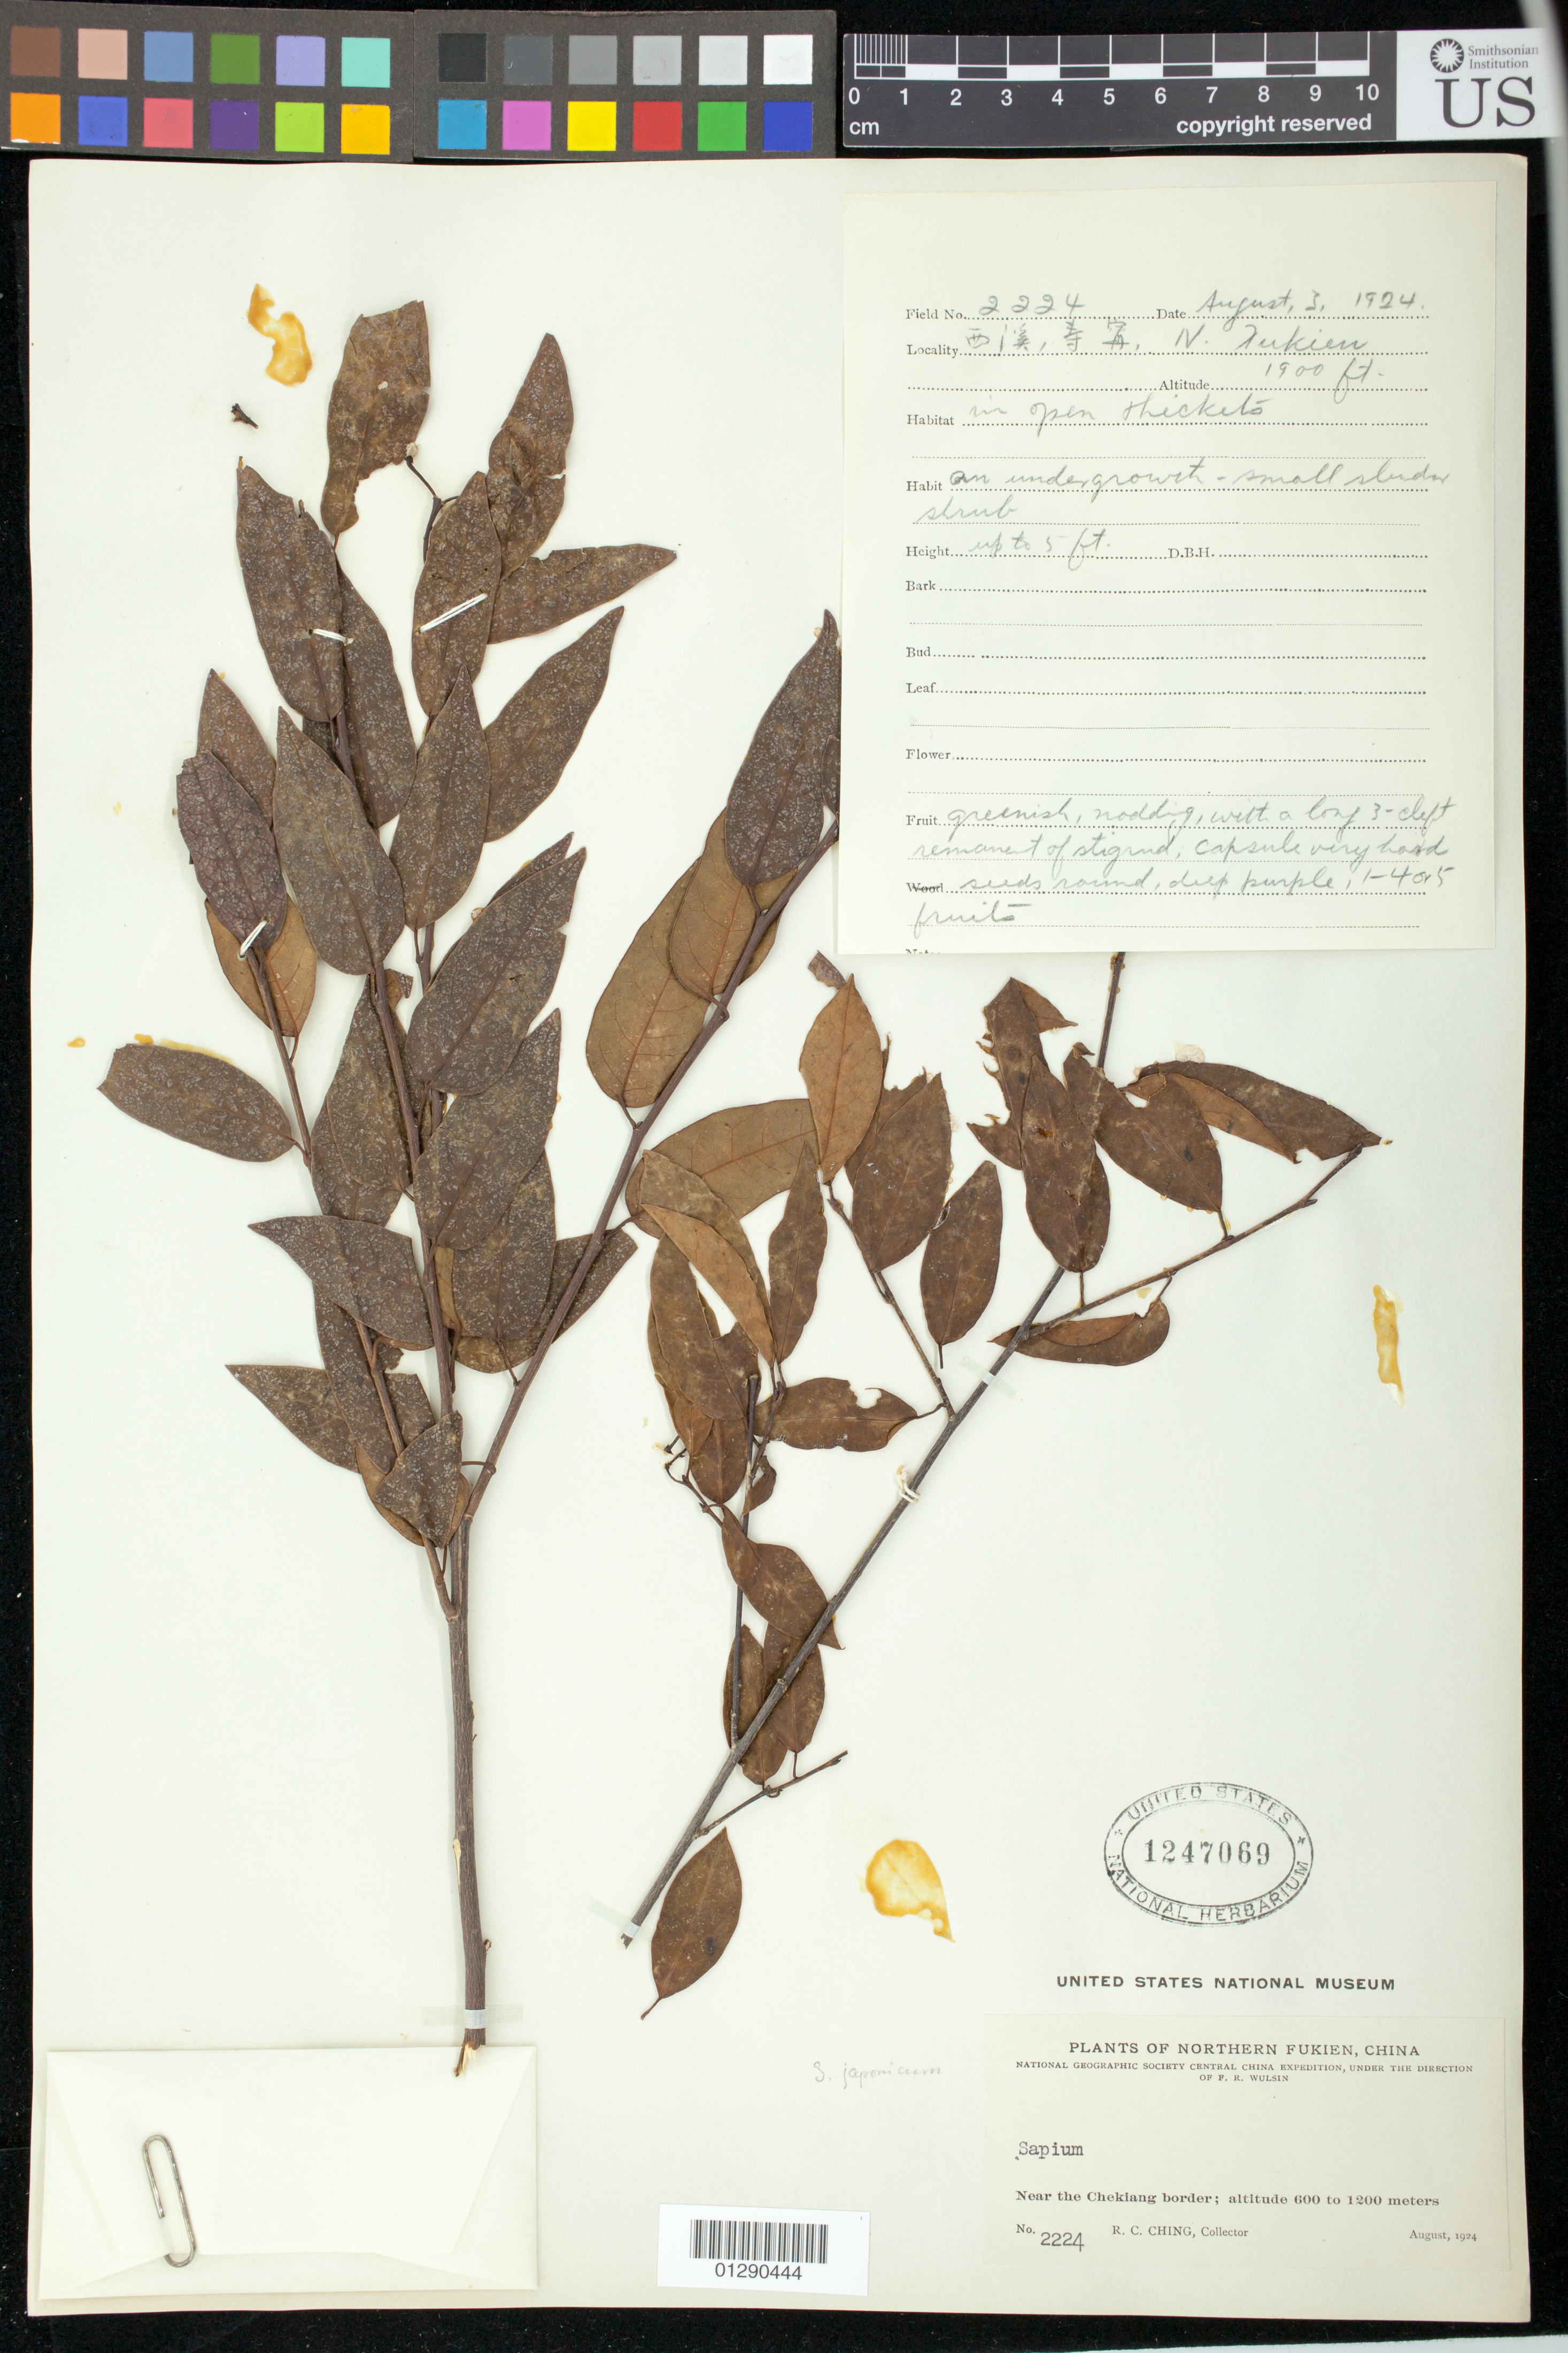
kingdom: Plantae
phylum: Tracheophyta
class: Magnoliopsida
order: Malpighiales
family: Euphorbiaceae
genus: Sapium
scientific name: Sapium japonicum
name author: (Siebold & Zucc.) Pax & K. Hoffm.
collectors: R. C. Ching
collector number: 2224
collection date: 1924-08-03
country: Taiwan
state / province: Fukien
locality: Near the Chekiang border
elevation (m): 600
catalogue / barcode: US 1247069